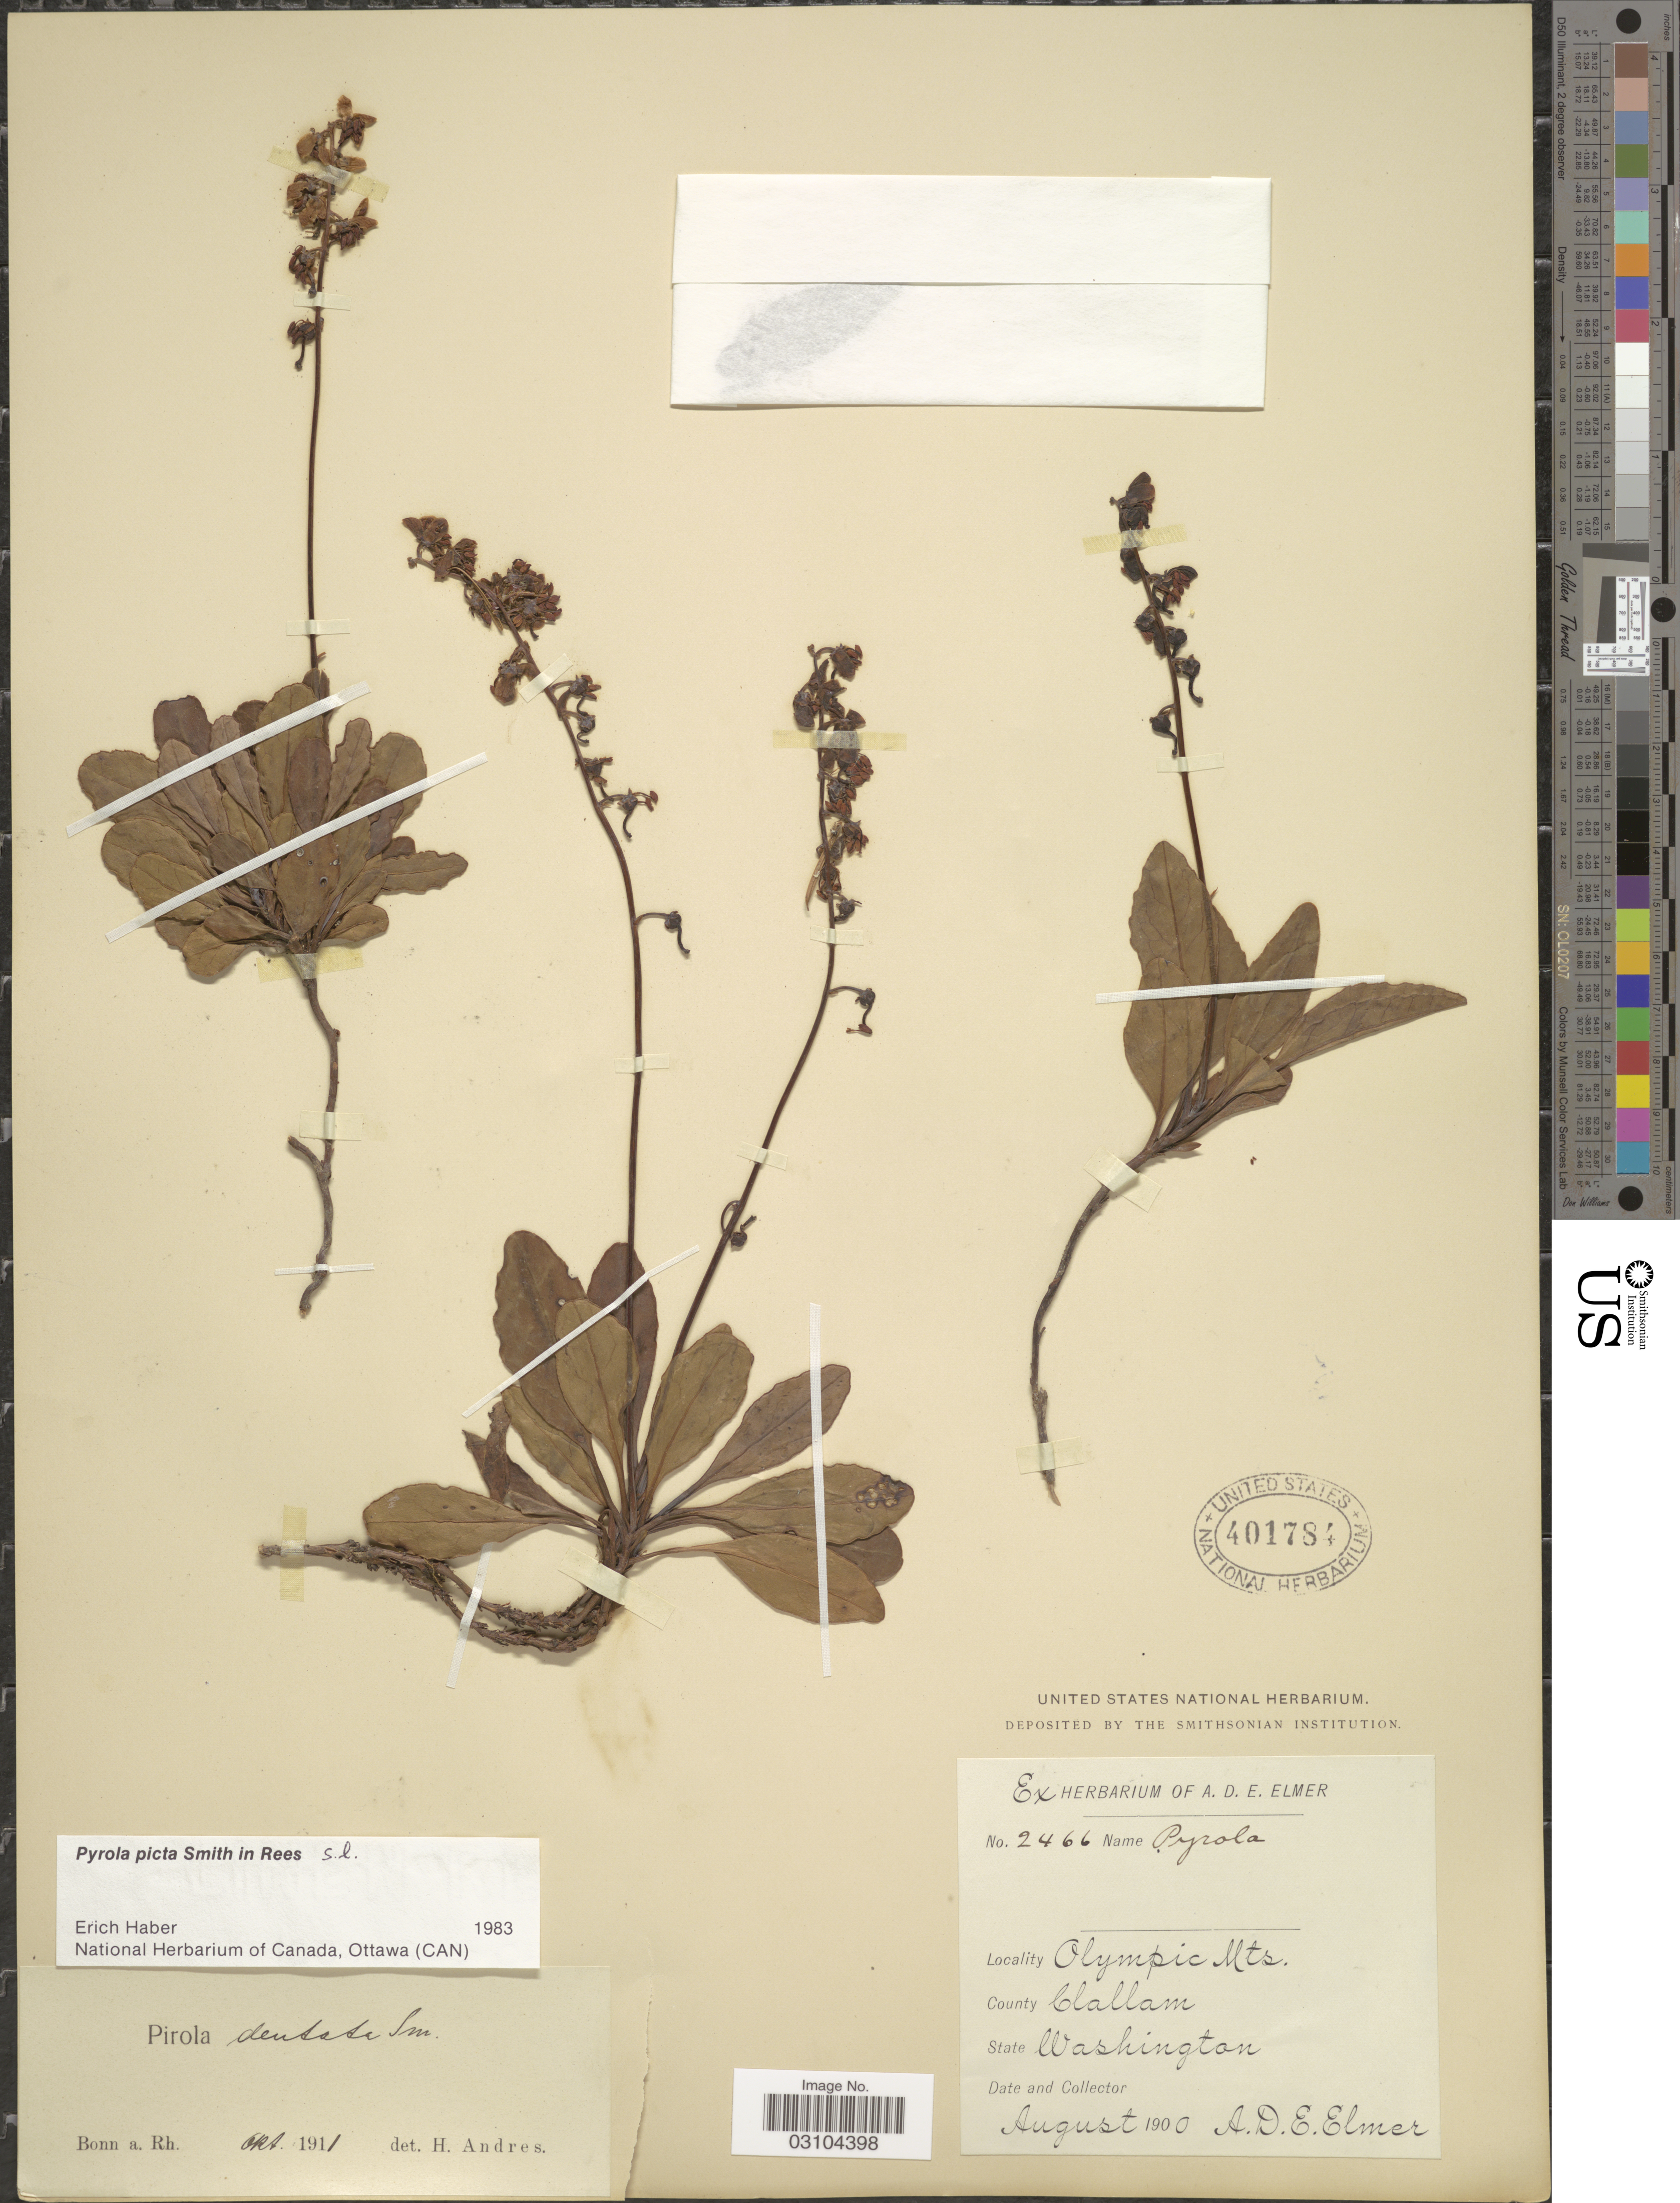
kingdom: Plantae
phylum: Tracheophyta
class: Magnoliopsida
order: Ericales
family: Ericaceae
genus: Pyrola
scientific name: Pyrola picta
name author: Sm. in Rees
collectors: A. D. E. Elmer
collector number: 2466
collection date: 1900-08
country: United States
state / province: Washington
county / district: Clallam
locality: Olympic Mts., County Clallam.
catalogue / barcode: US 401784